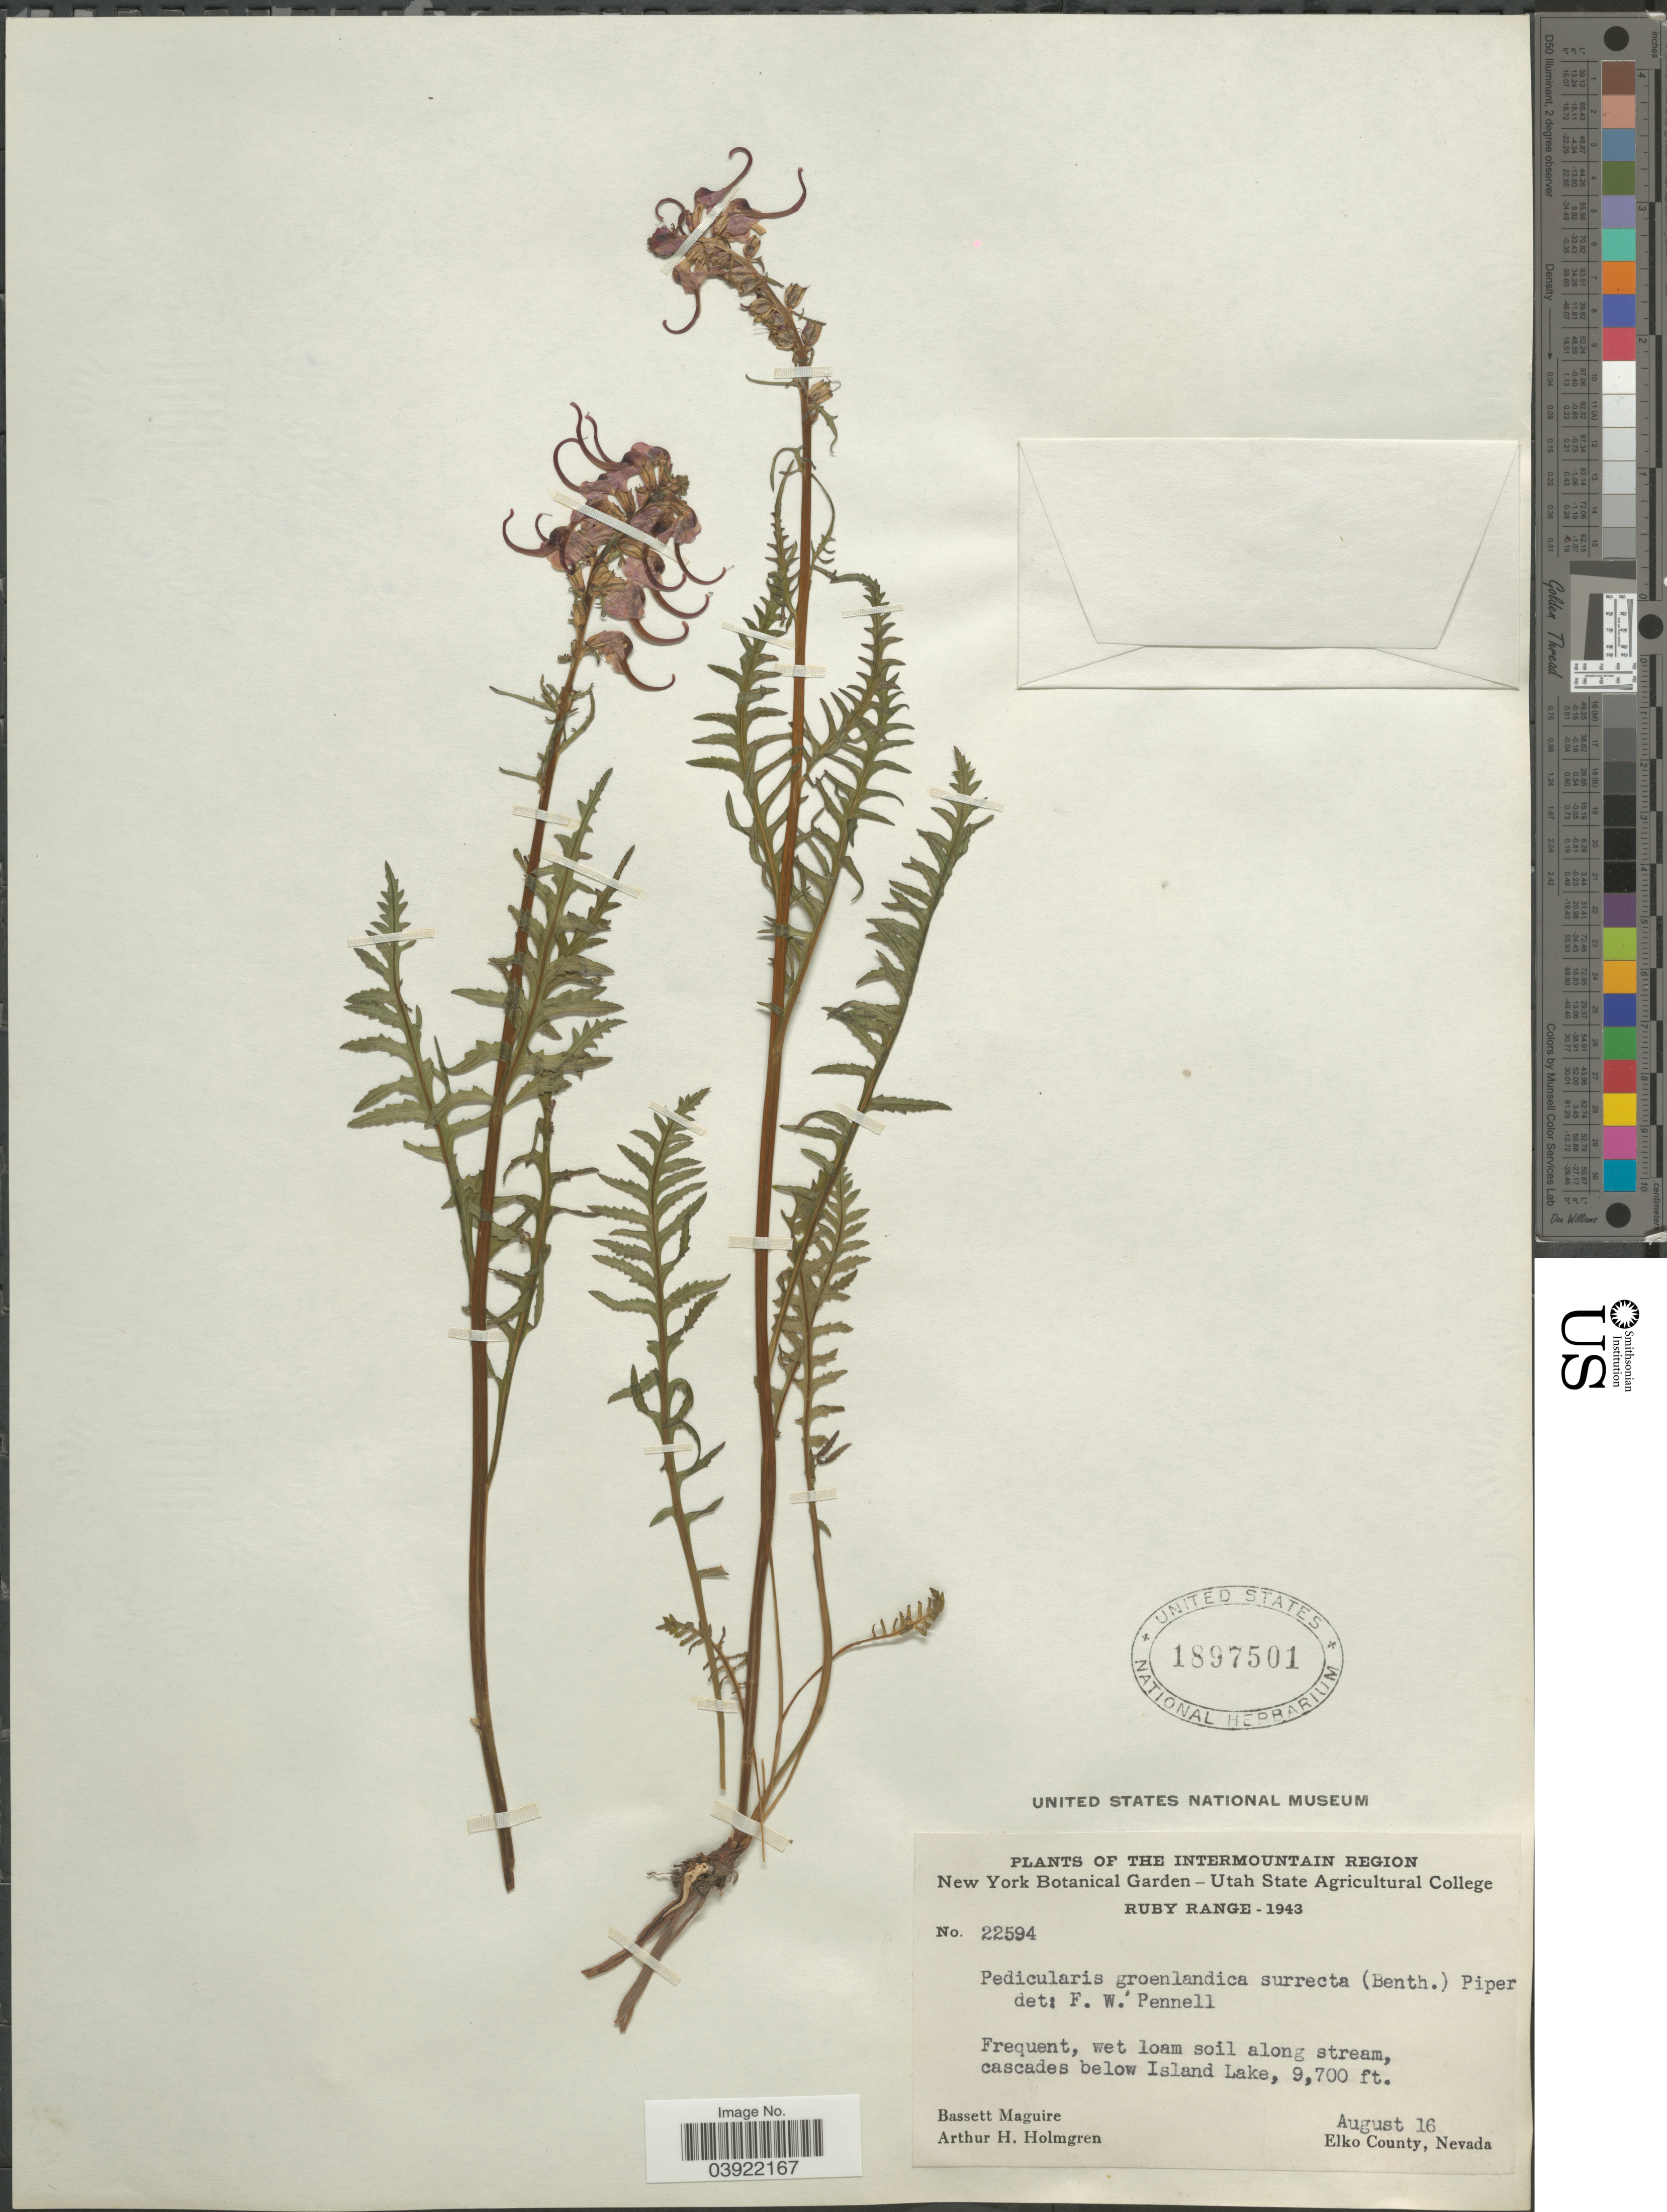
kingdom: Plantae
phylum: Tracheophyta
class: Magnoliopsida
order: Lamiales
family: Orobanchaceae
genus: Pedicularis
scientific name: Pedicularis groenlandica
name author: Retz.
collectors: B. Maguire & A. H. Holmgren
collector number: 22594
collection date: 1943-08-16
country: United States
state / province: Nevada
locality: Intermountain Region. Ruby Range. Along stream, cascades below Island Lake, Elko County.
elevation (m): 2957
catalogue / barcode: US 1897501